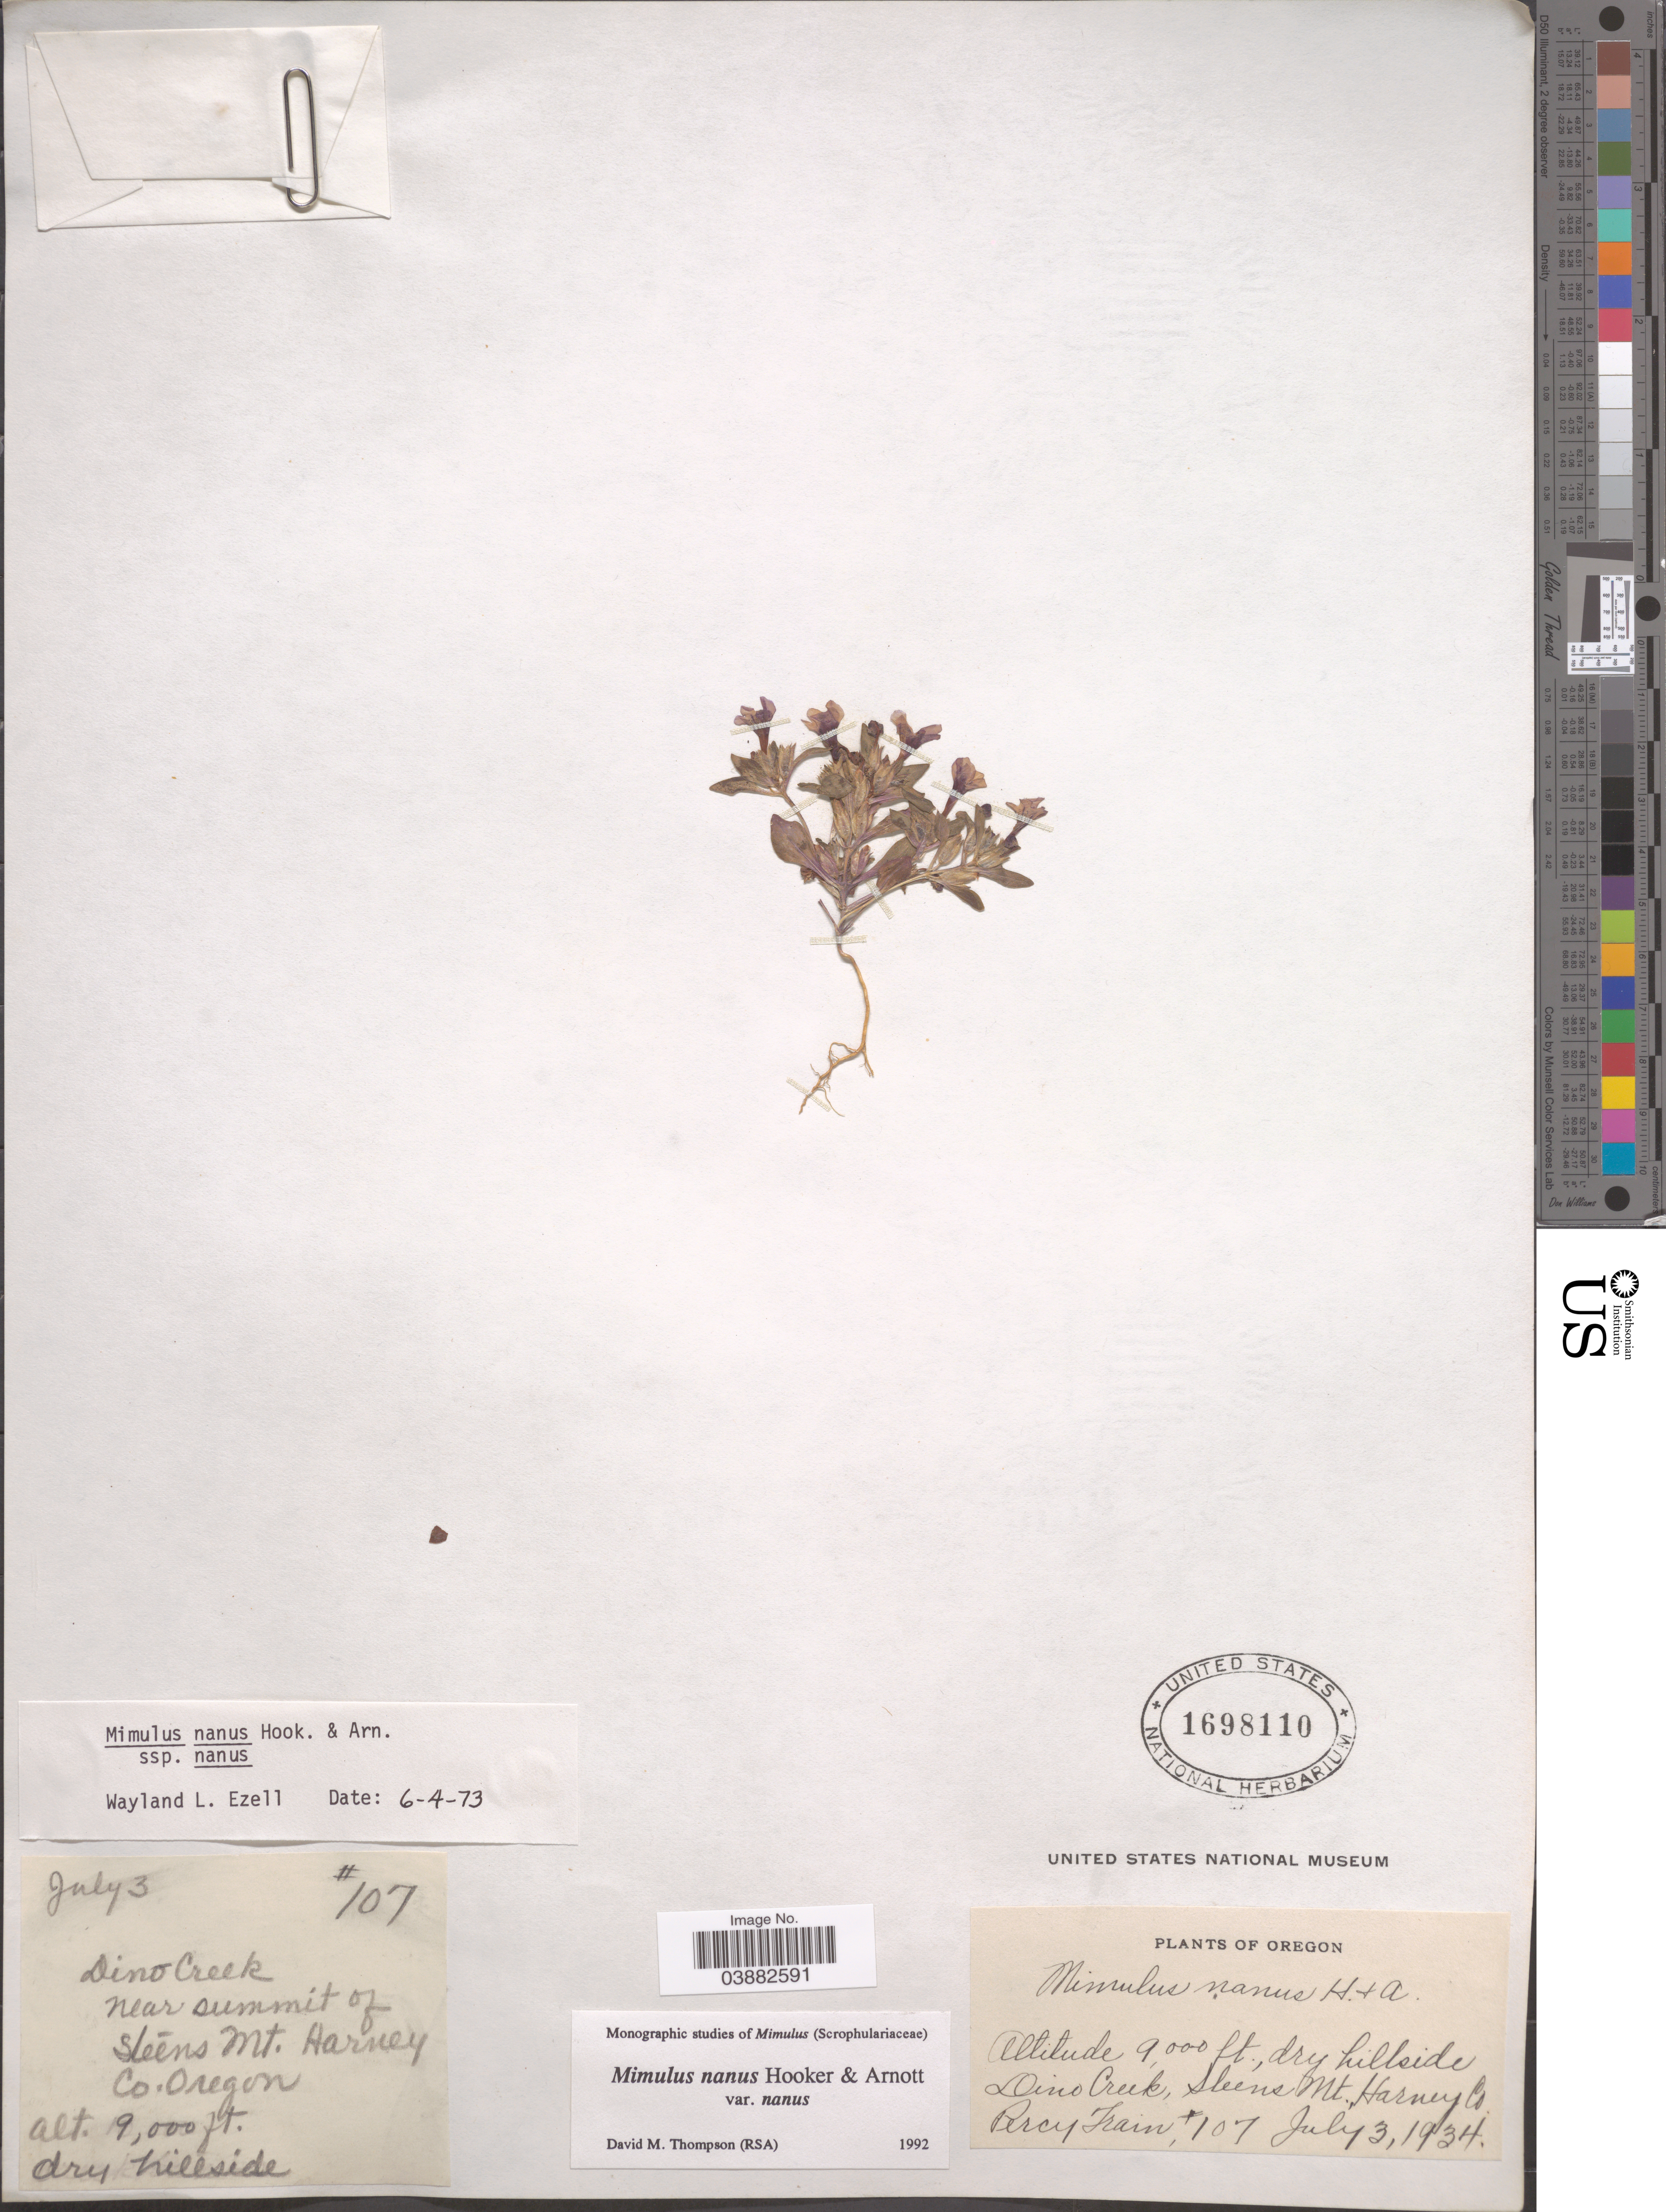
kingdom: Plantae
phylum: Tracheophyta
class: Magnoliopsida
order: Lamiales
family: Phrymaceae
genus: Mimulus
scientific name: Mimulus nanus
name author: Hook. & Arn.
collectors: P. Train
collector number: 107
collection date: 1934-07-03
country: United States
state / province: Oregon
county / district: Harney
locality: Dino Creek near summit of Steins Mt. Harney Co.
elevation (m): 2743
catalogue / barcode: US 1698110